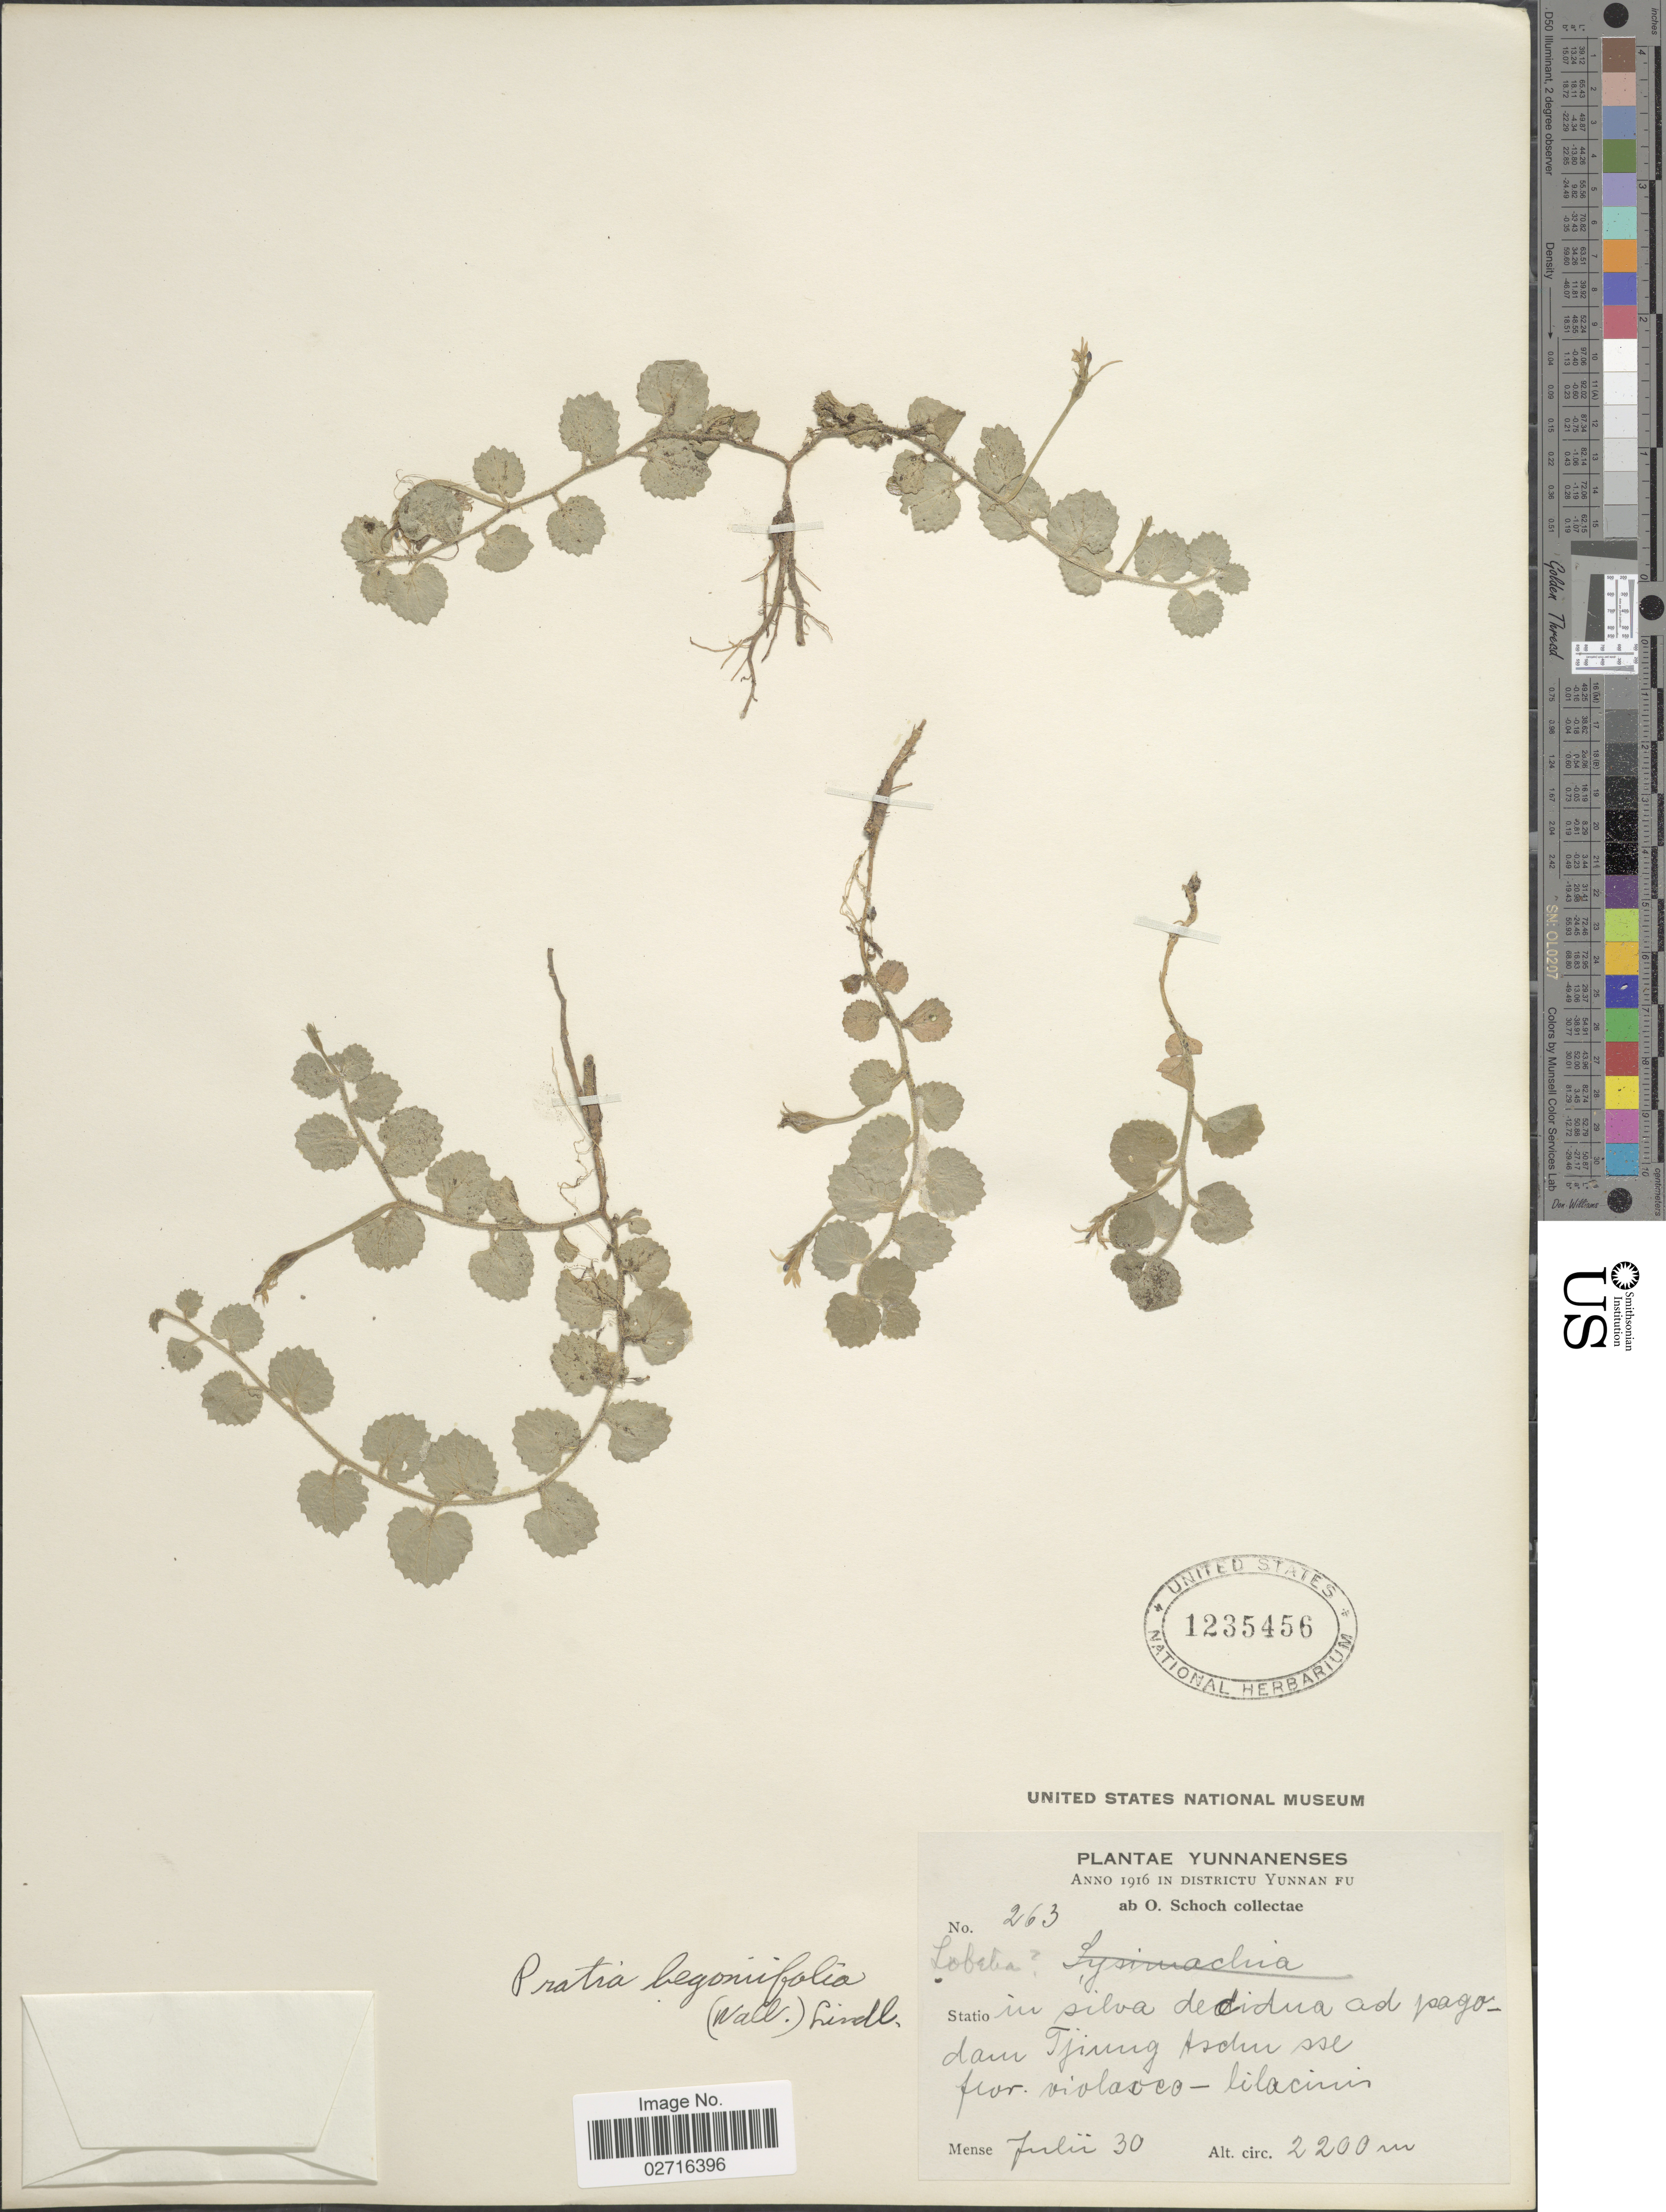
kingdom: Plantae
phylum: Tracheophyta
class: Magnoliopsida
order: Asterales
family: Campanulaceae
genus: Pratia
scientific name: Pratia nummularia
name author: (Lam.) A. Braun & Asch.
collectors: O. Schoch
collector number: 263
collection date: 1916-07-30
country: China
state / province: Yunnan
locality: Districtu Yunnan Fu. Statio in silva decidua ad pagodam Tjiung tschu sse.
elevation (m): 2200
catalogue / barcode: US 1235456